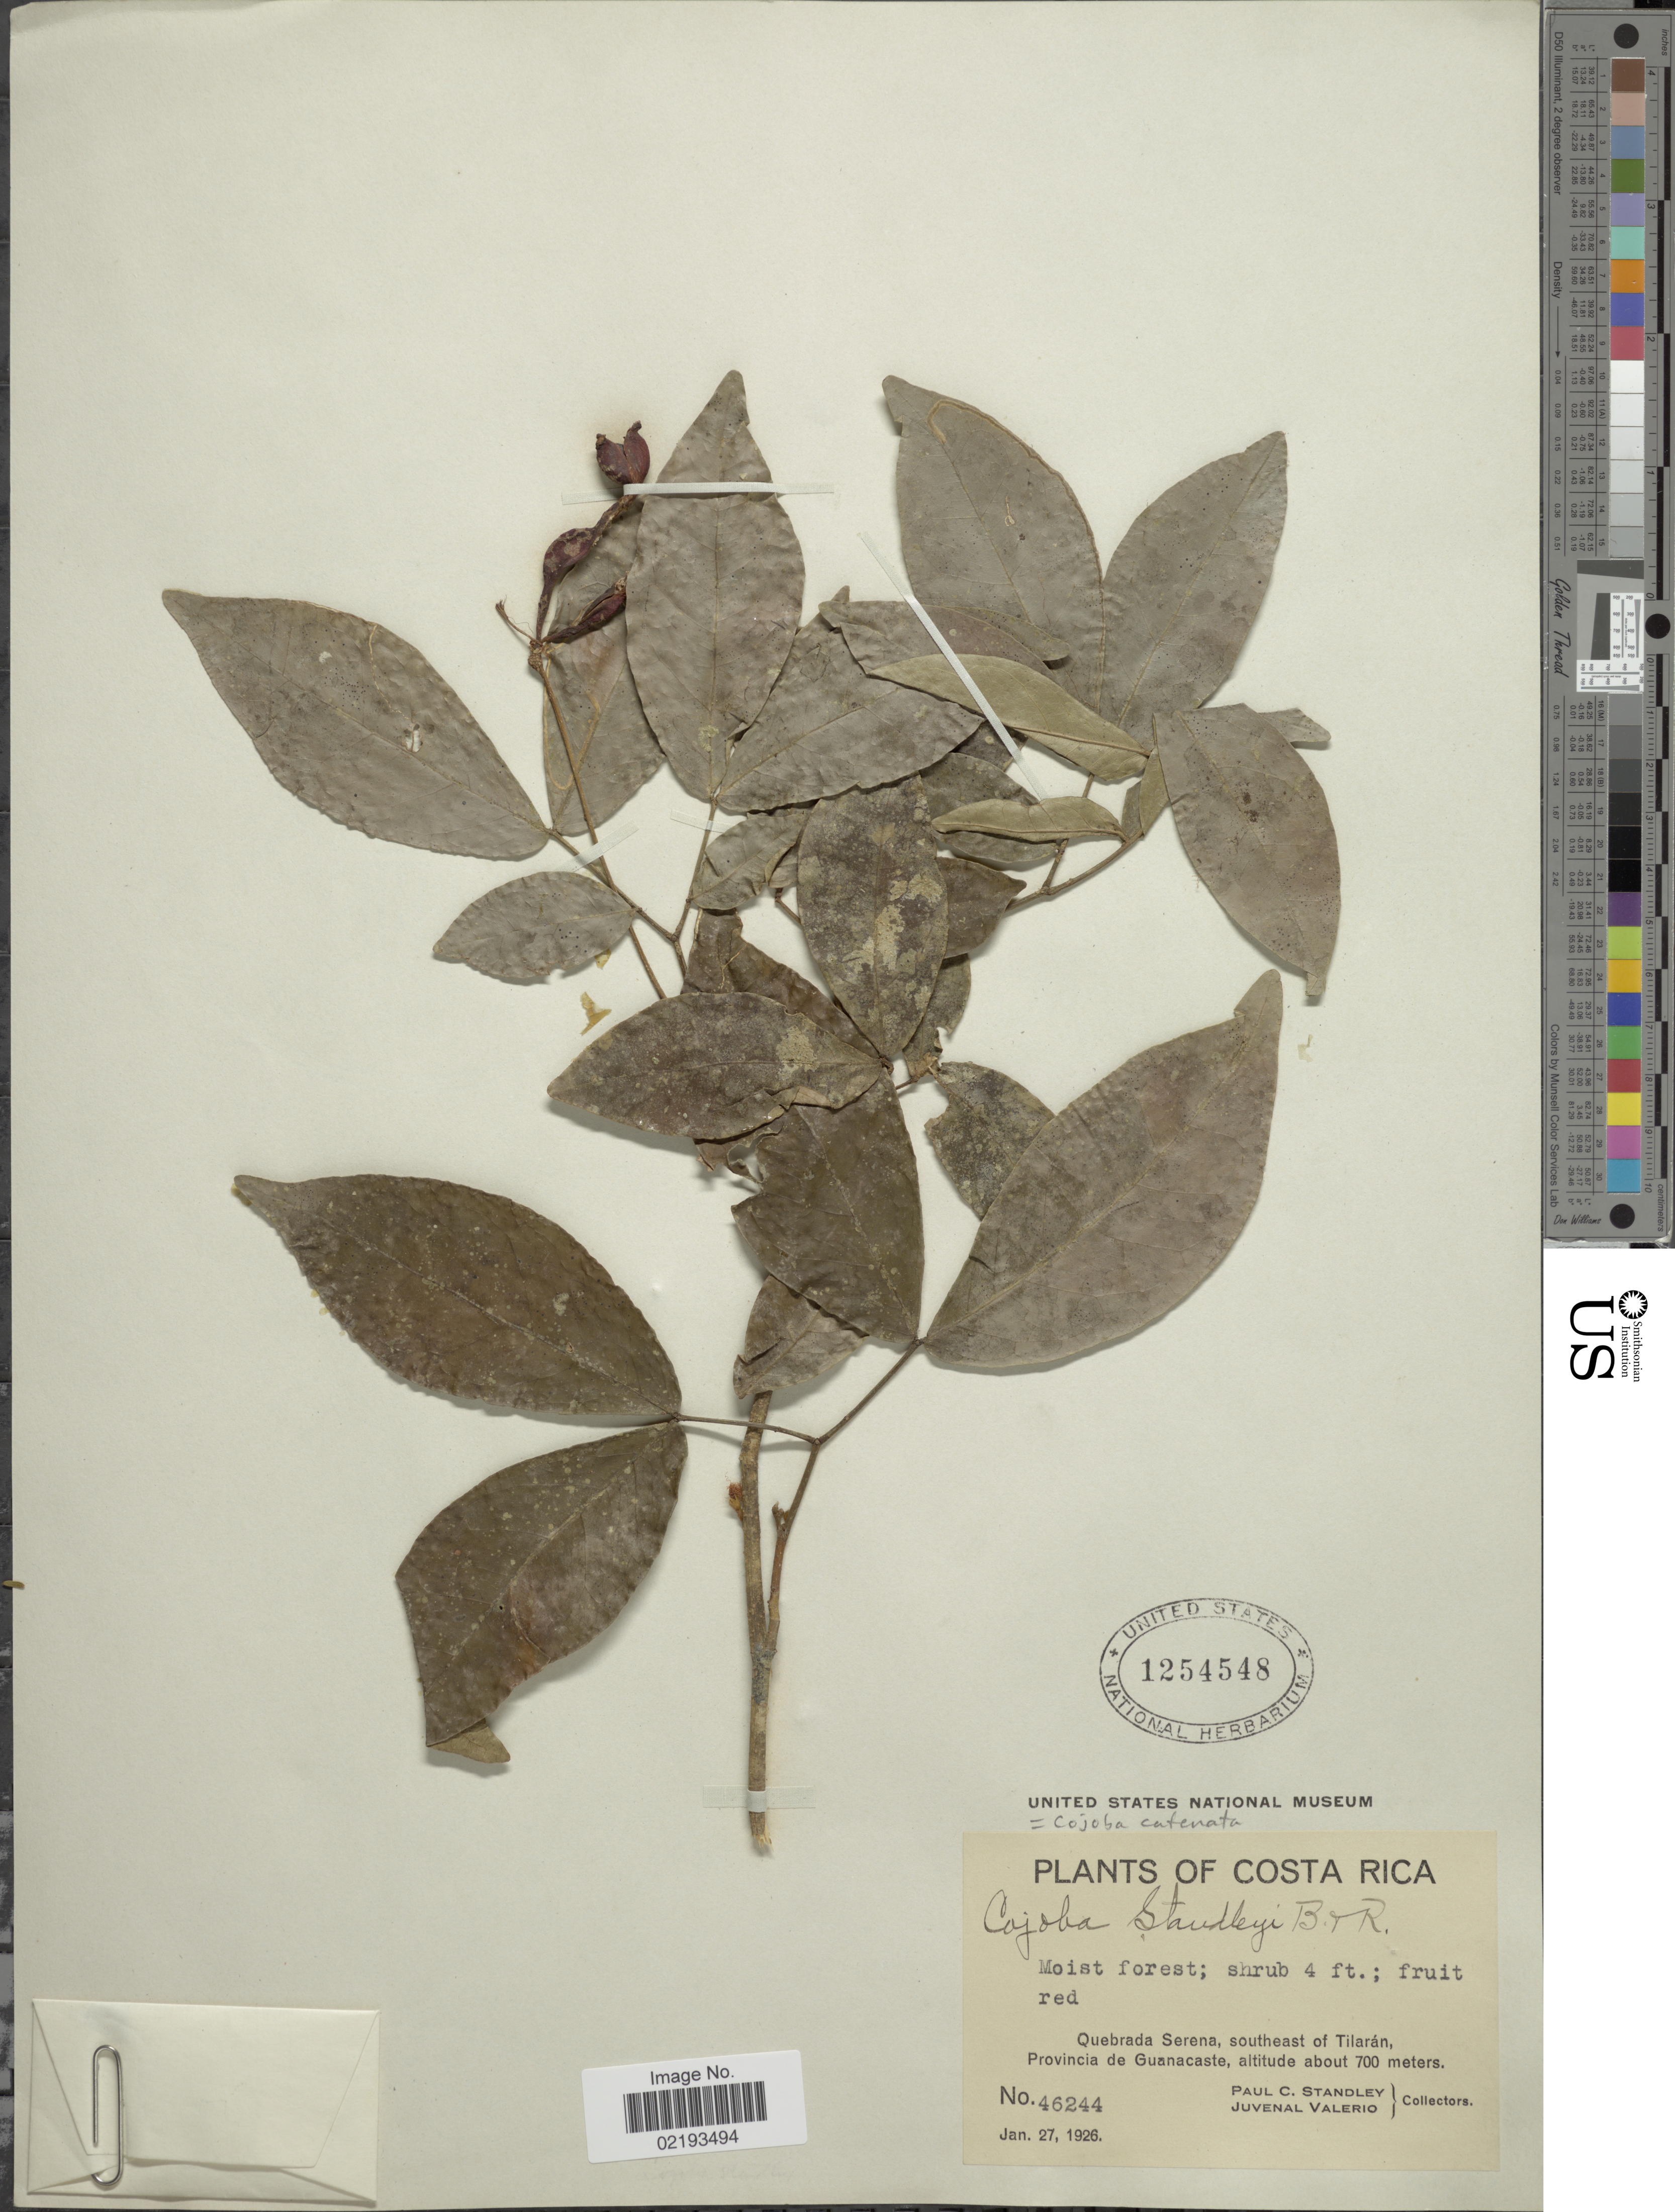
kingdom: Plantae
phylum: Tracheophyta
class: Magnoliopsida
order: Fabales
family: Fabaceae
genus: Cojoba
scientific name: Cojoba catenata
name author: (Donn. Sm.) Britton & Rose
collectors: P. C. Standley & J. Valerio R.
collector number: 46244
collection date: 1926-01-27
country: Costa Rica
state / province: Guanacaste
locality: Quebrada Serena, southeast of Tilarán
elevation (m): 700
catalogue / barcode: US 1254548